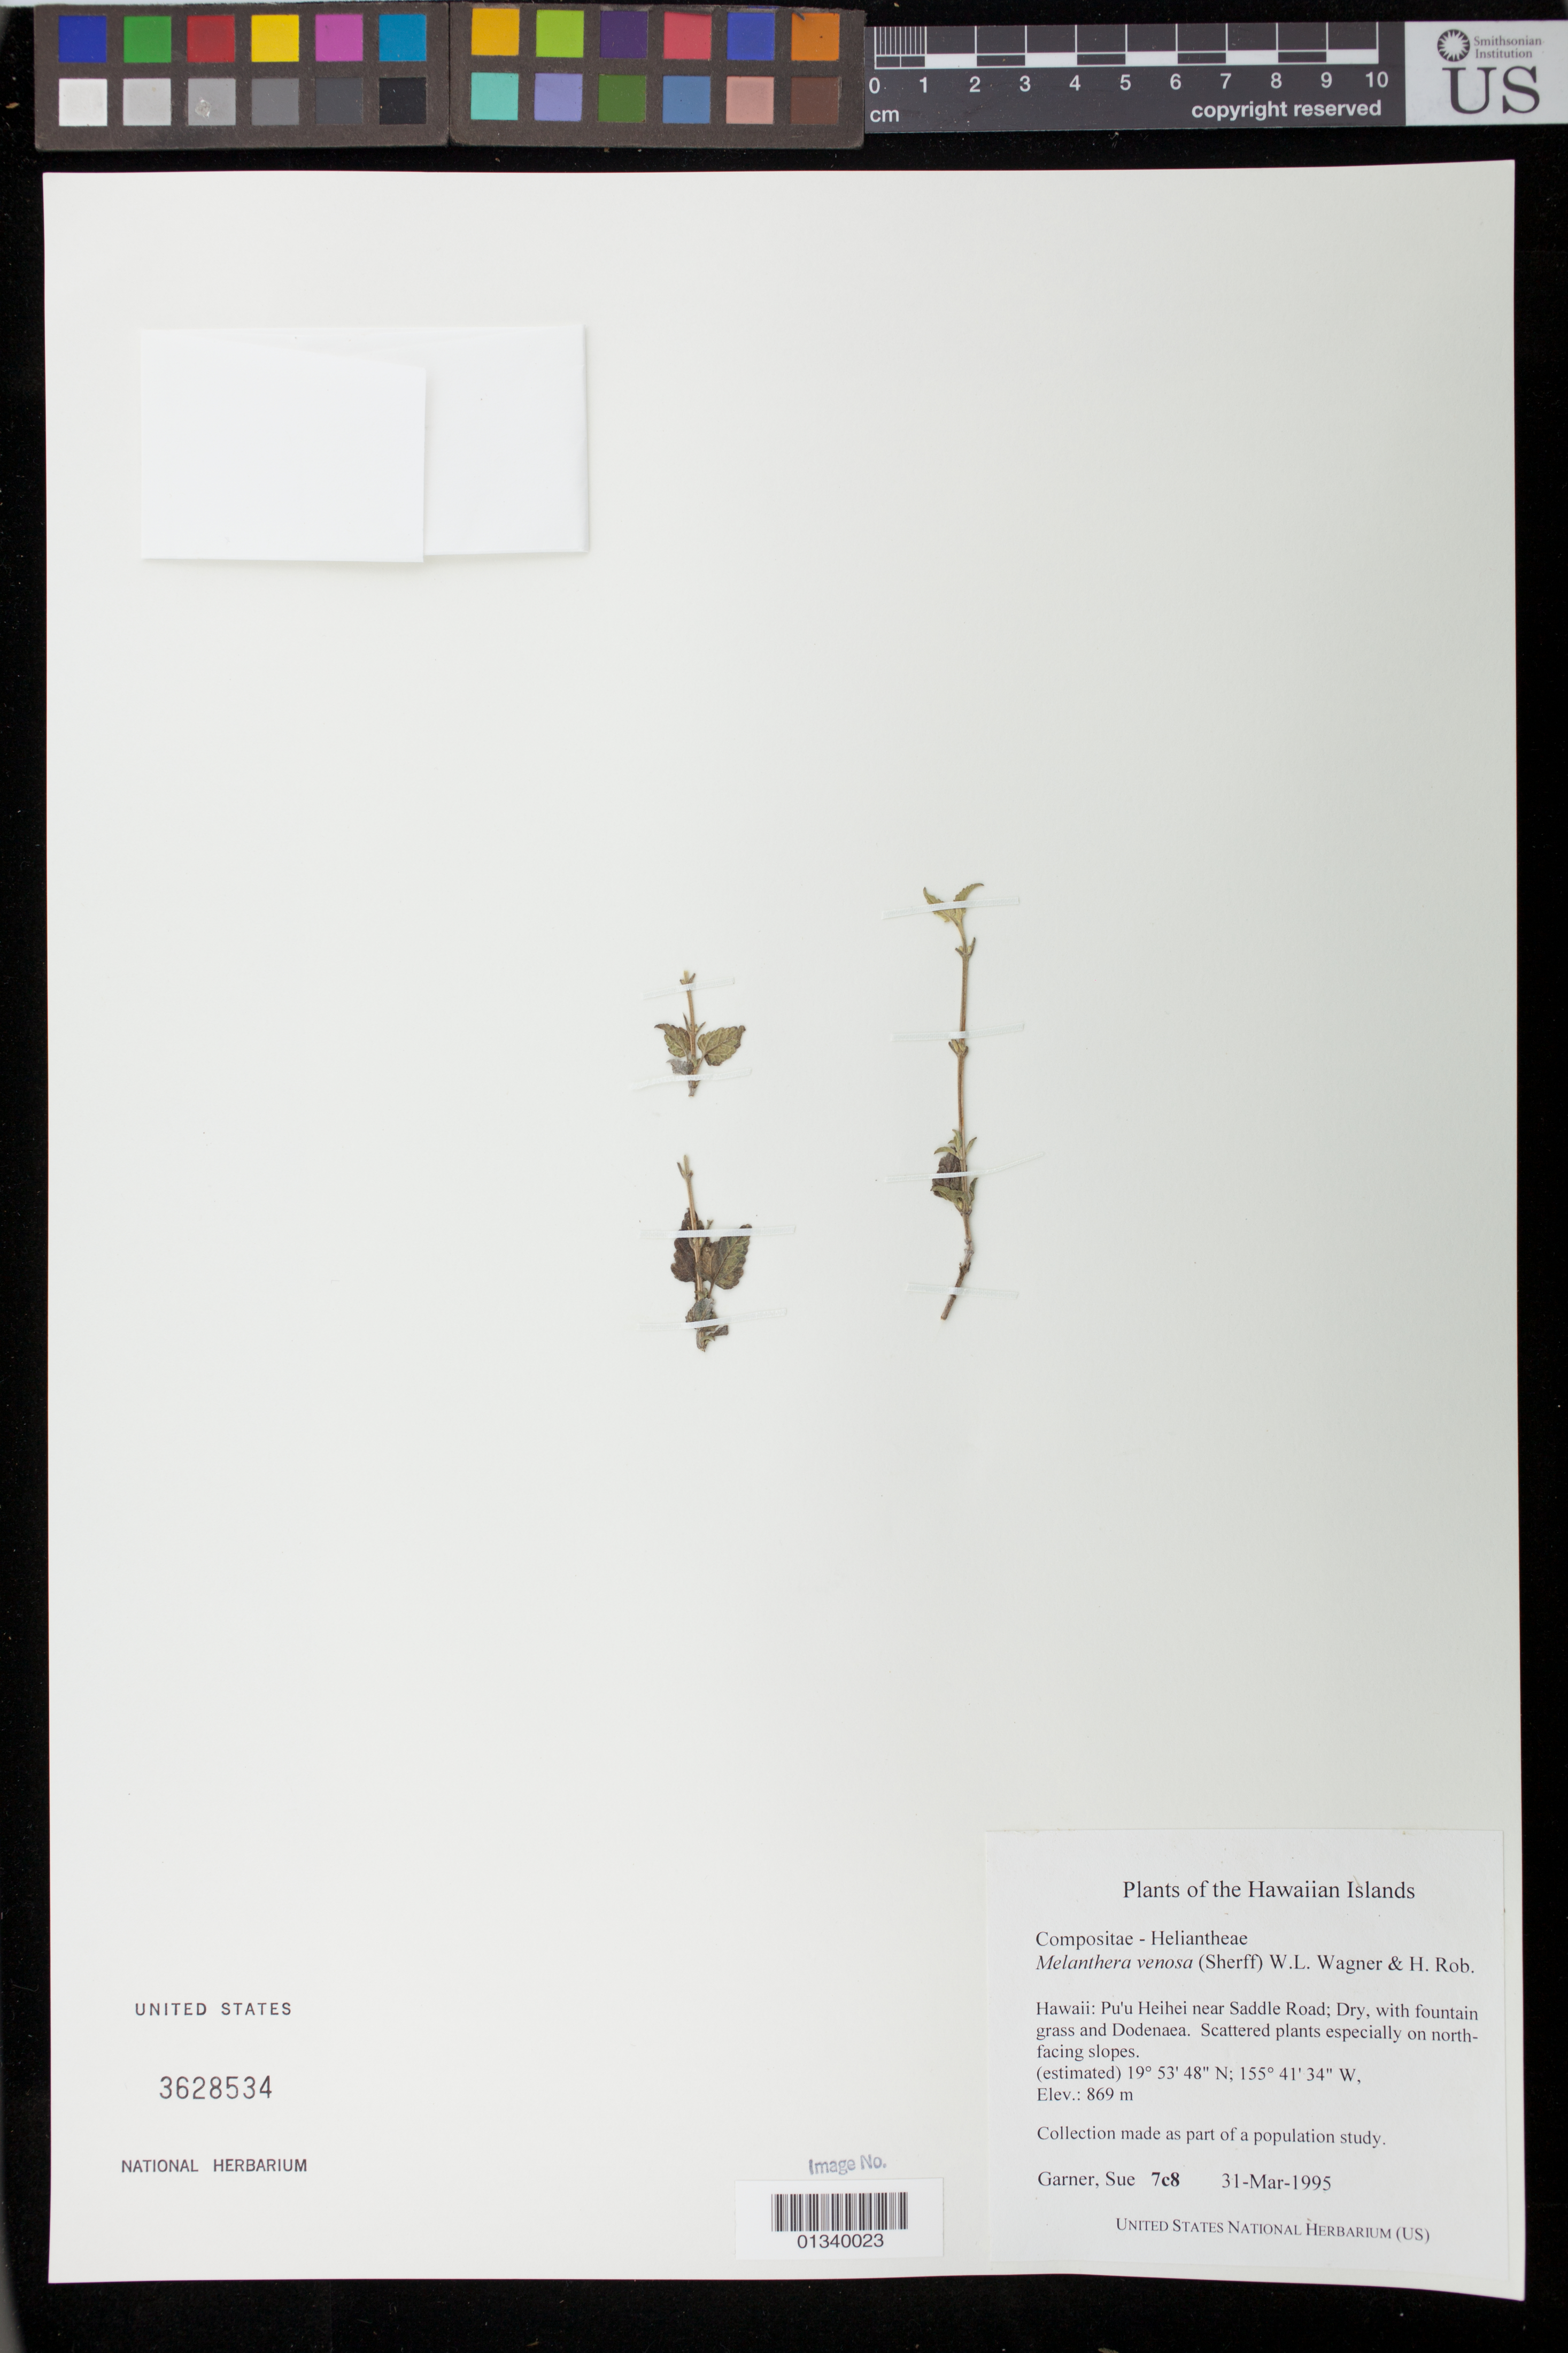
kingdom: Plantae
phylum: Tracheophyta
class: Magnoliopsida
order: Asterales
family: Asteraceae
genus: Wollastonia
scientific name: Wollastonia venosa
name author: (Sherff) Orchard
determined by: Wagner, W. L., (BOT), Smithsonian Institution - National Museum of Natural History (UNITED STATES)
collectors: S. Garner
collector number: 7c8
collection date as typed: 31 March 1995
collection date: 1995-03-31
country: United States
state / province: Hawaii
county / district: Hawaii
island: Hawaii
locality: Pu'u Heihei near Saddle Road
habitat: Dry with fountain grass and Dodenaea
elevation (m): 869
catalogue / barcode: US 3628534